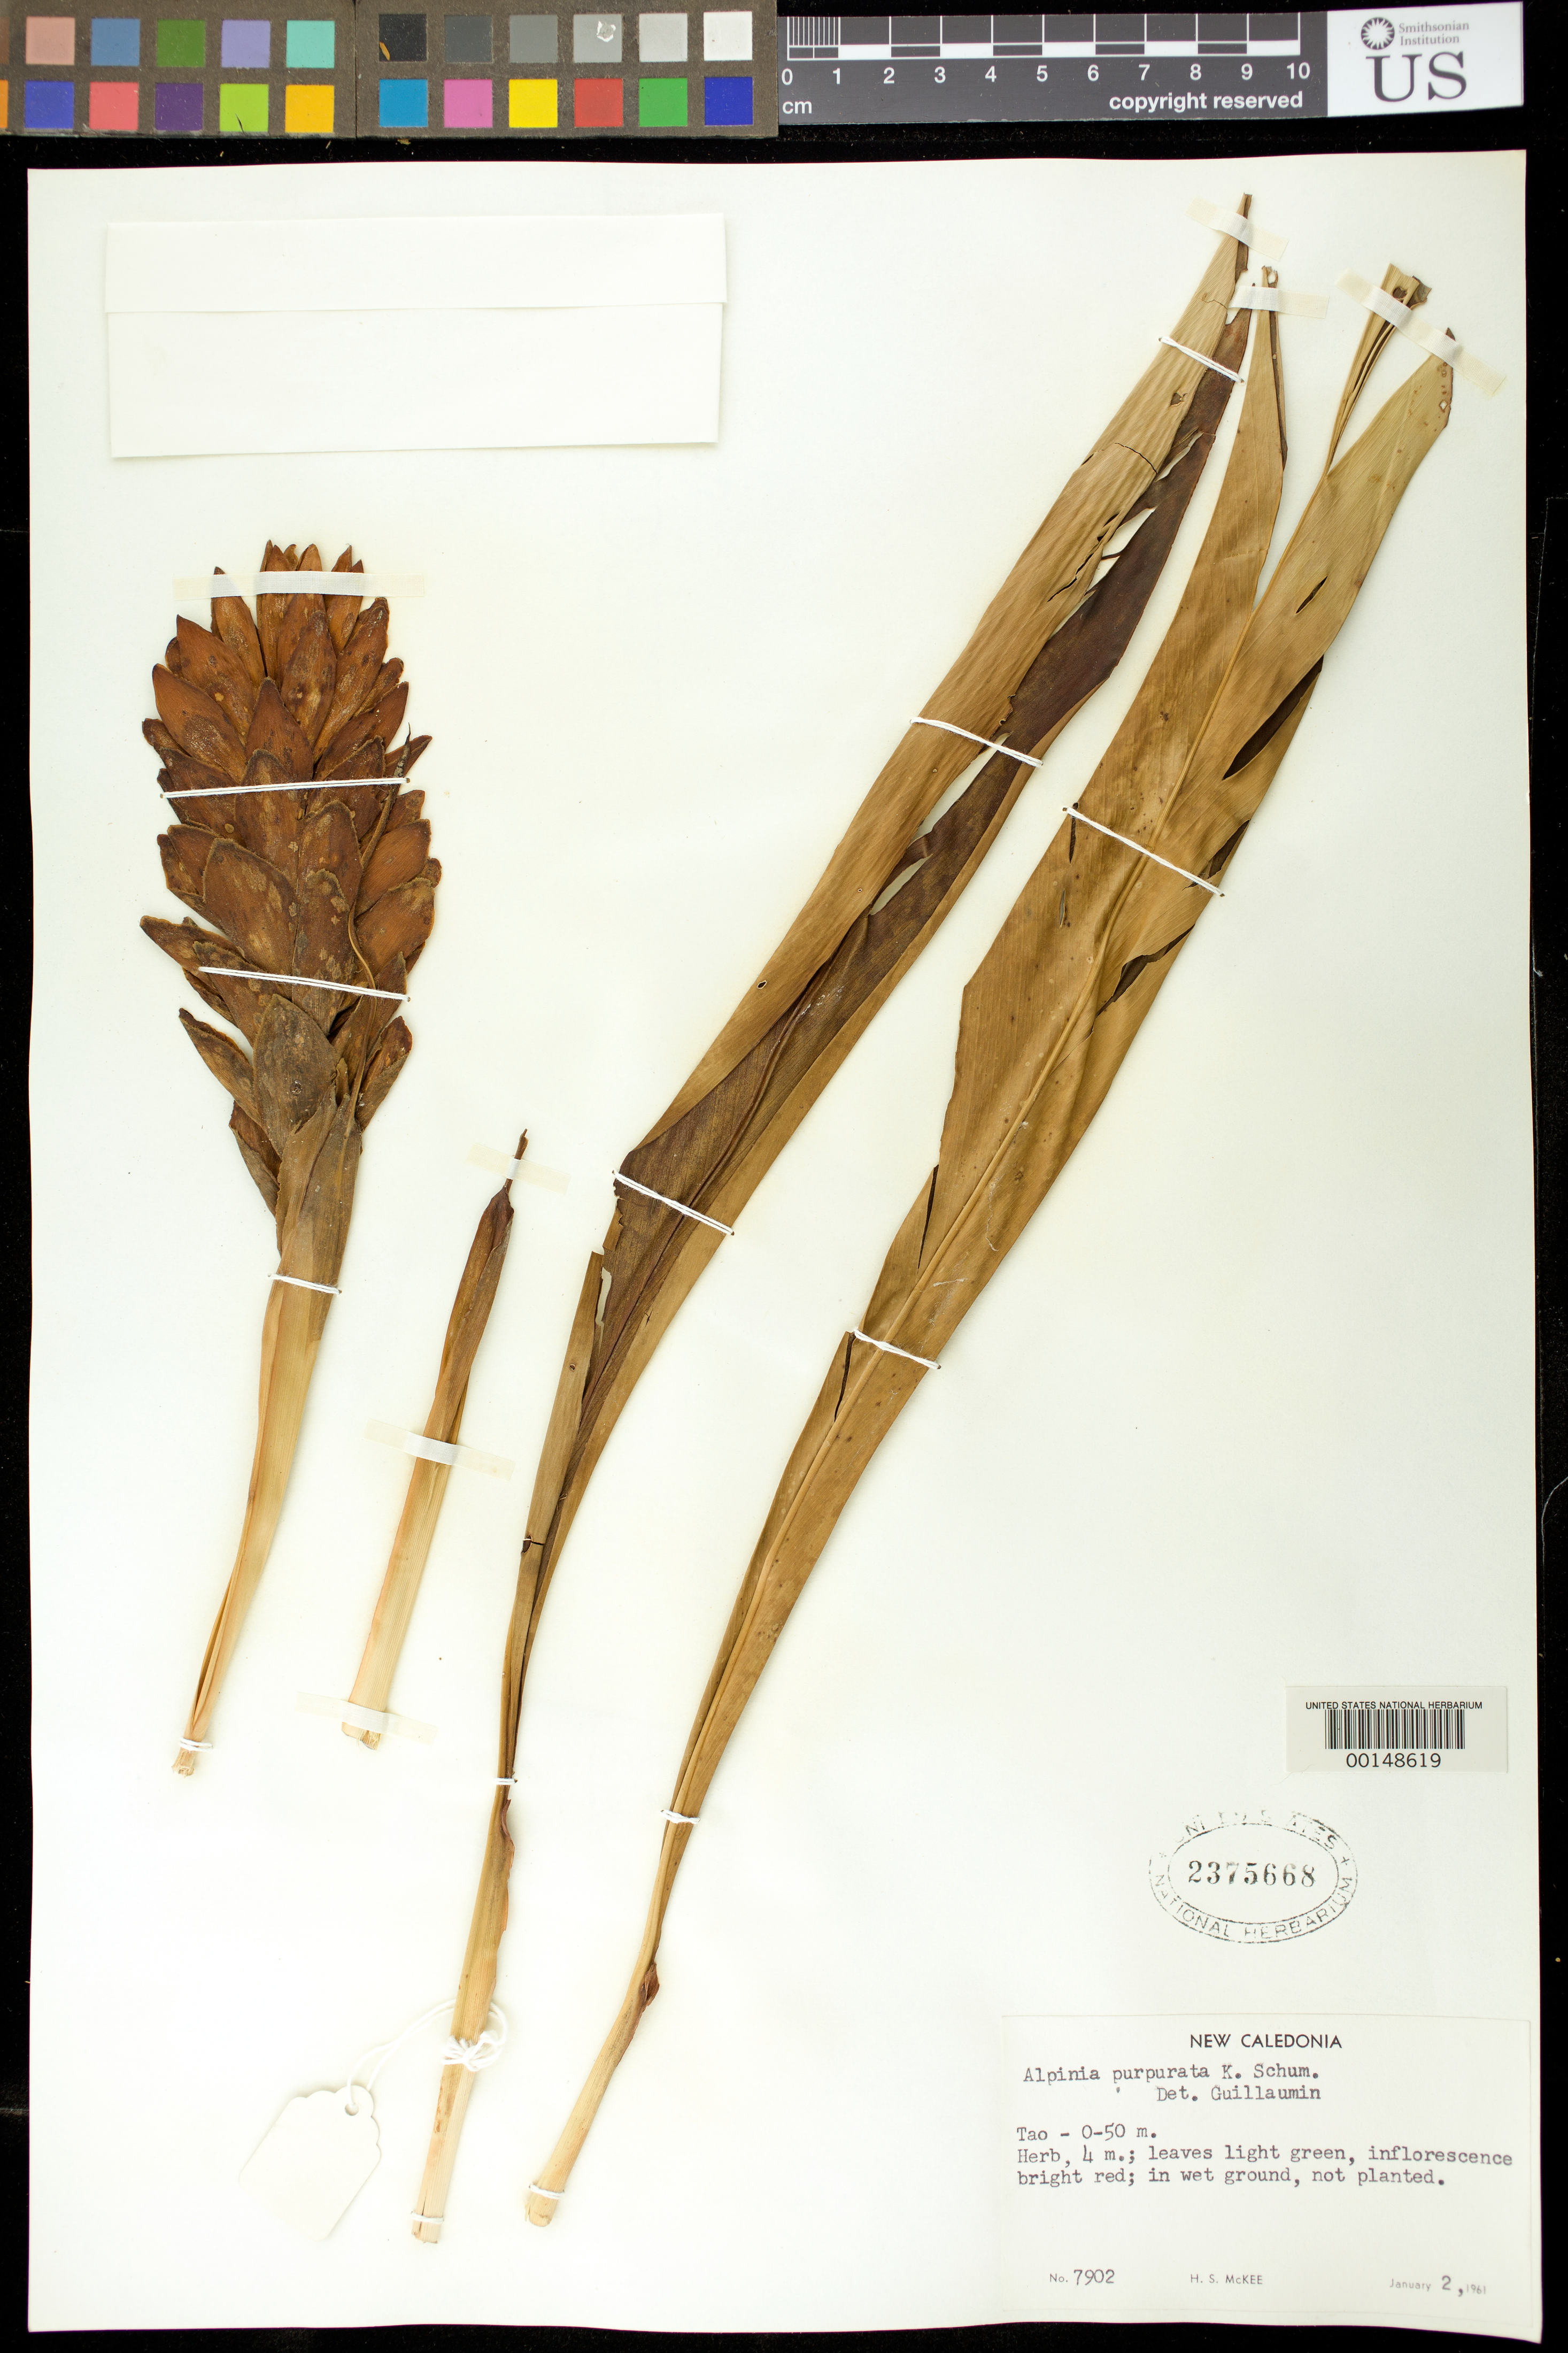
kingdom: Plantae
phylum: Tracheophyta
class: Liliopsida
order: Zingiberales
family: Zingiberaceae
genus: Alpinia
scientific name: Alpinia purpurata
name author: (Veill.) K. Schum.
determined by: Guillaumin, André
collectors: H. S. MacKee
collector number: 7902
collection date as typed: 02 Jan 1961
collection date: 1961-01-02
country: New Caledonia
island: New Caledonia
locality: Tao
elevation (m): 0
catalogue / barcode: US 2375668